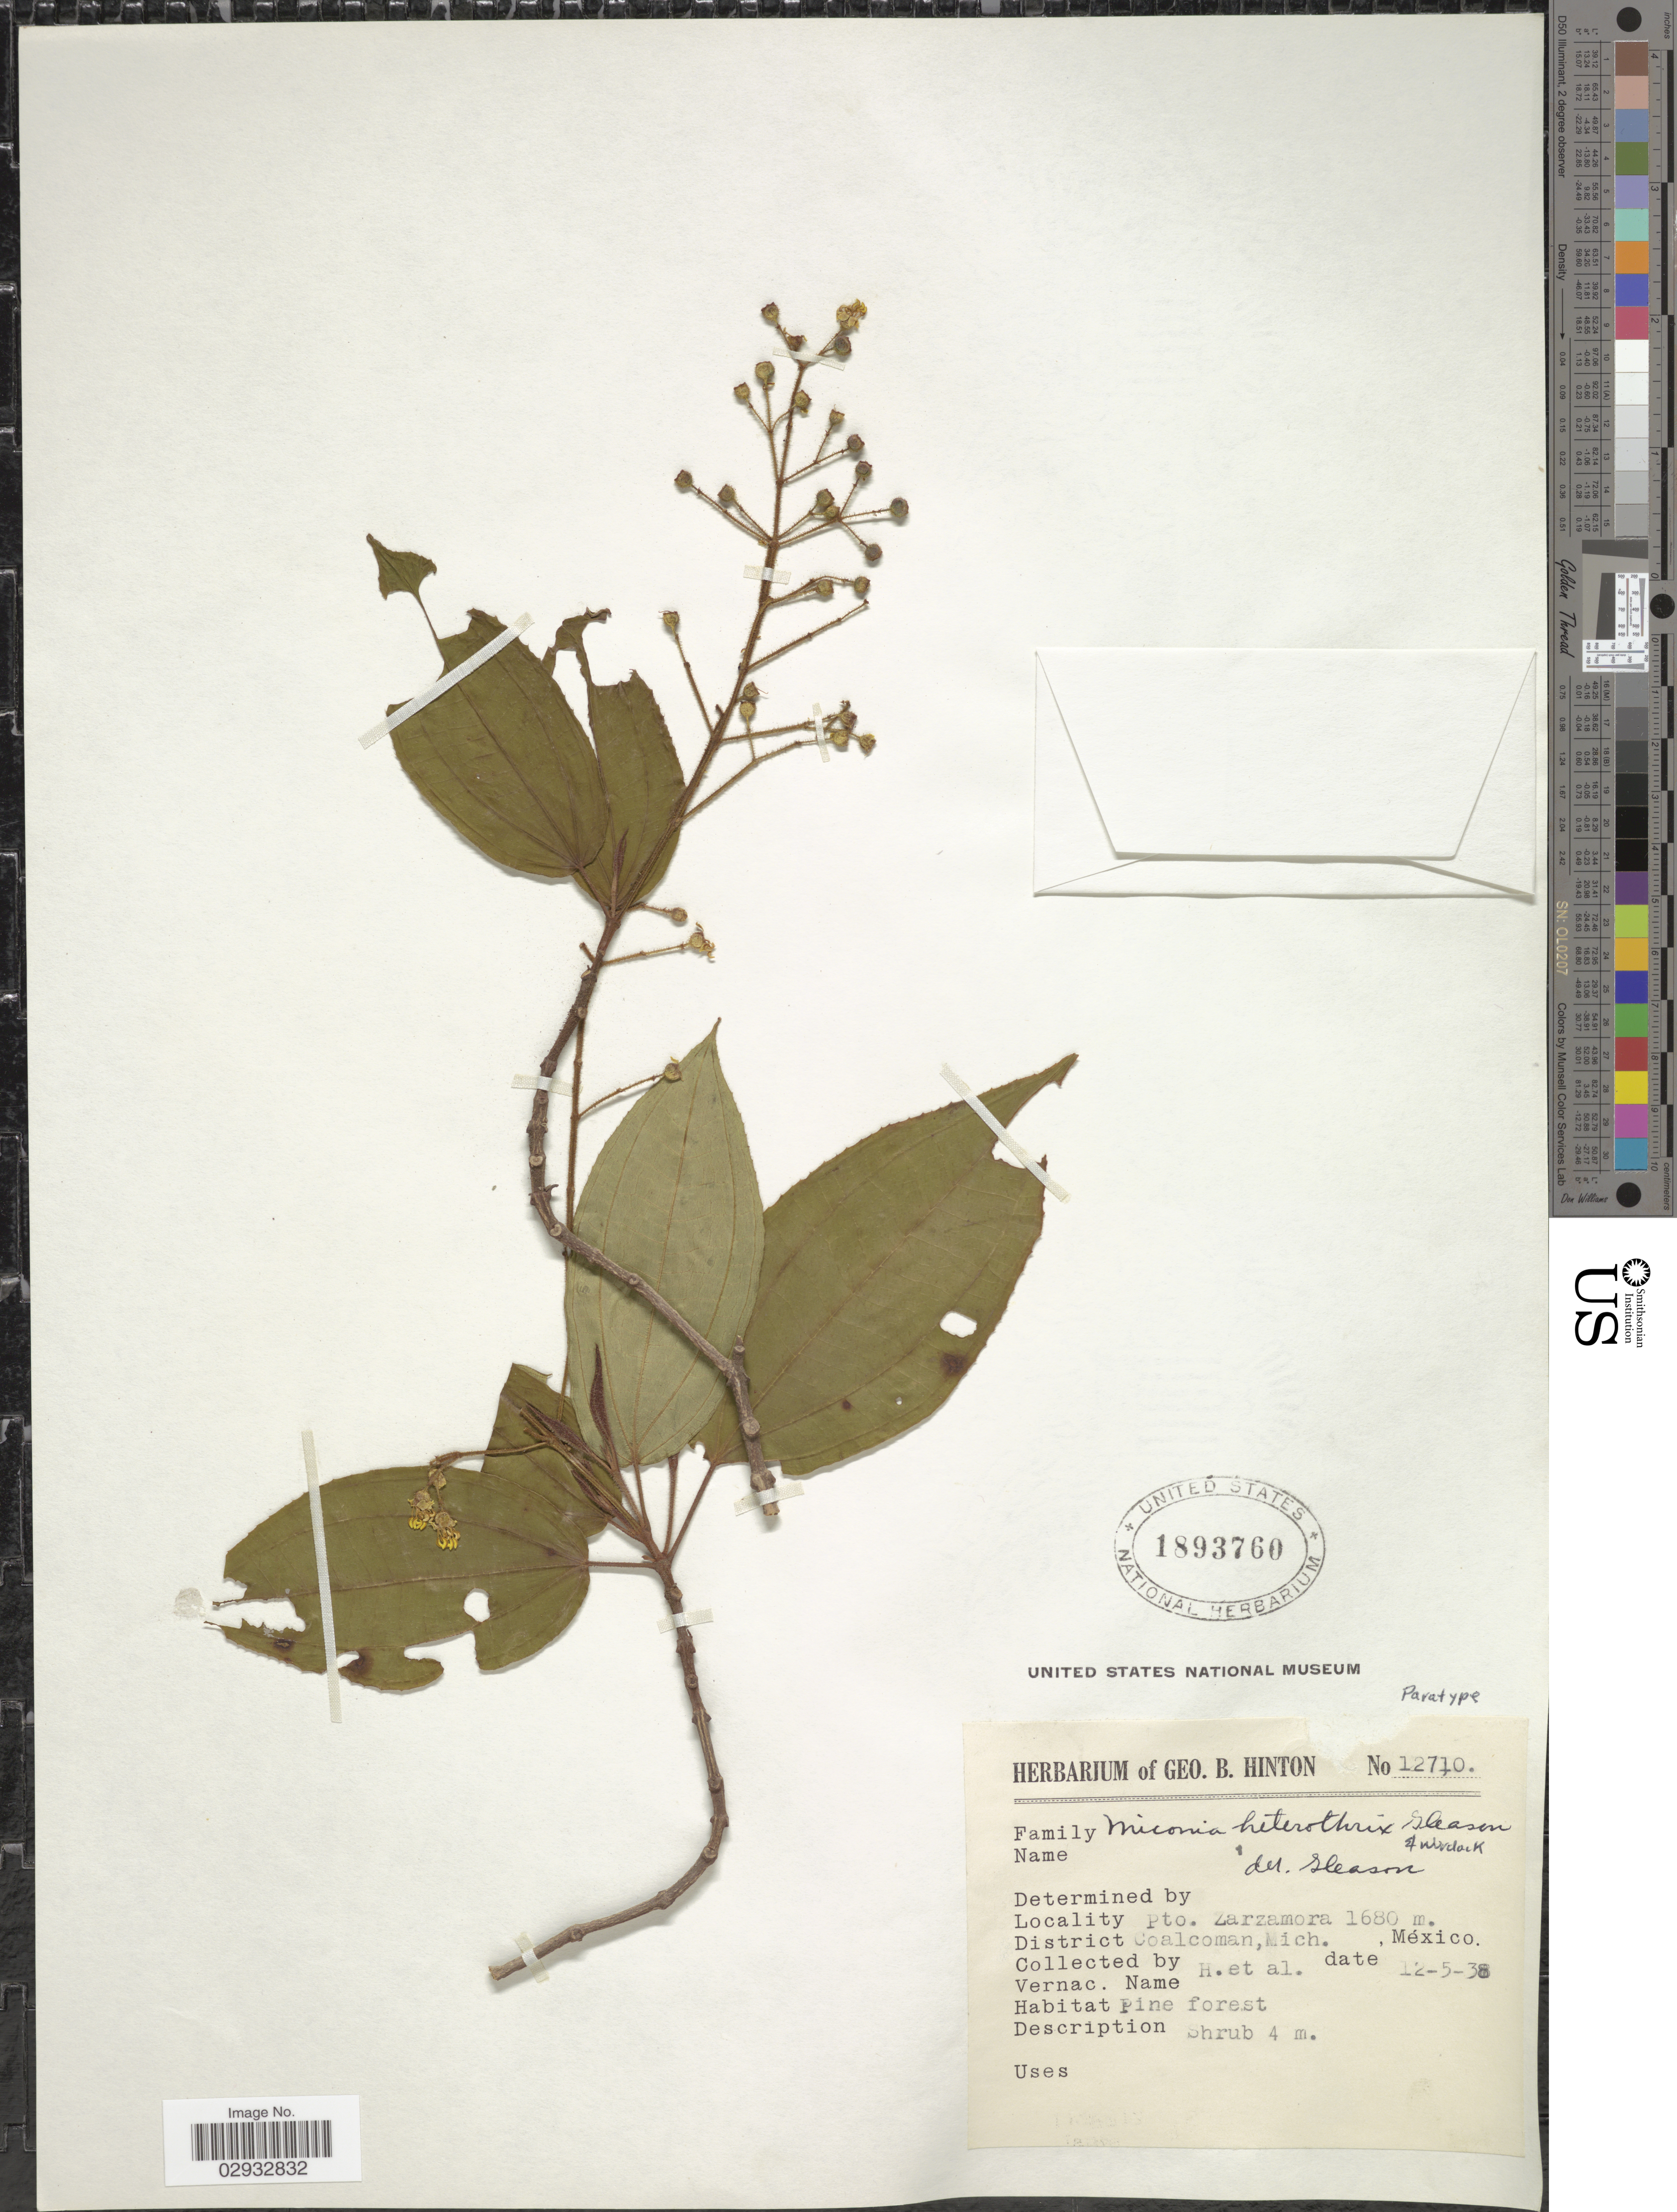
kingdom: Plantae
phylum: Tracheophyta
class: Magnoliopsida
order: Myrtales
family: Melastomataceae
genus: Miconia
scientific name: Miconia heterothrix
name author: Gleason & Wurdack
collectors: G. B. Hinton & et al.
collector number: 12710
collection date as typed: Transcribed d/m/y: 12/5/38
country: Mexico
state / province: Michoacán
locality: Pto. Zarzamora. District Coalcoman.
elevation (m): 1680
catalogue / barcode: US 1893760